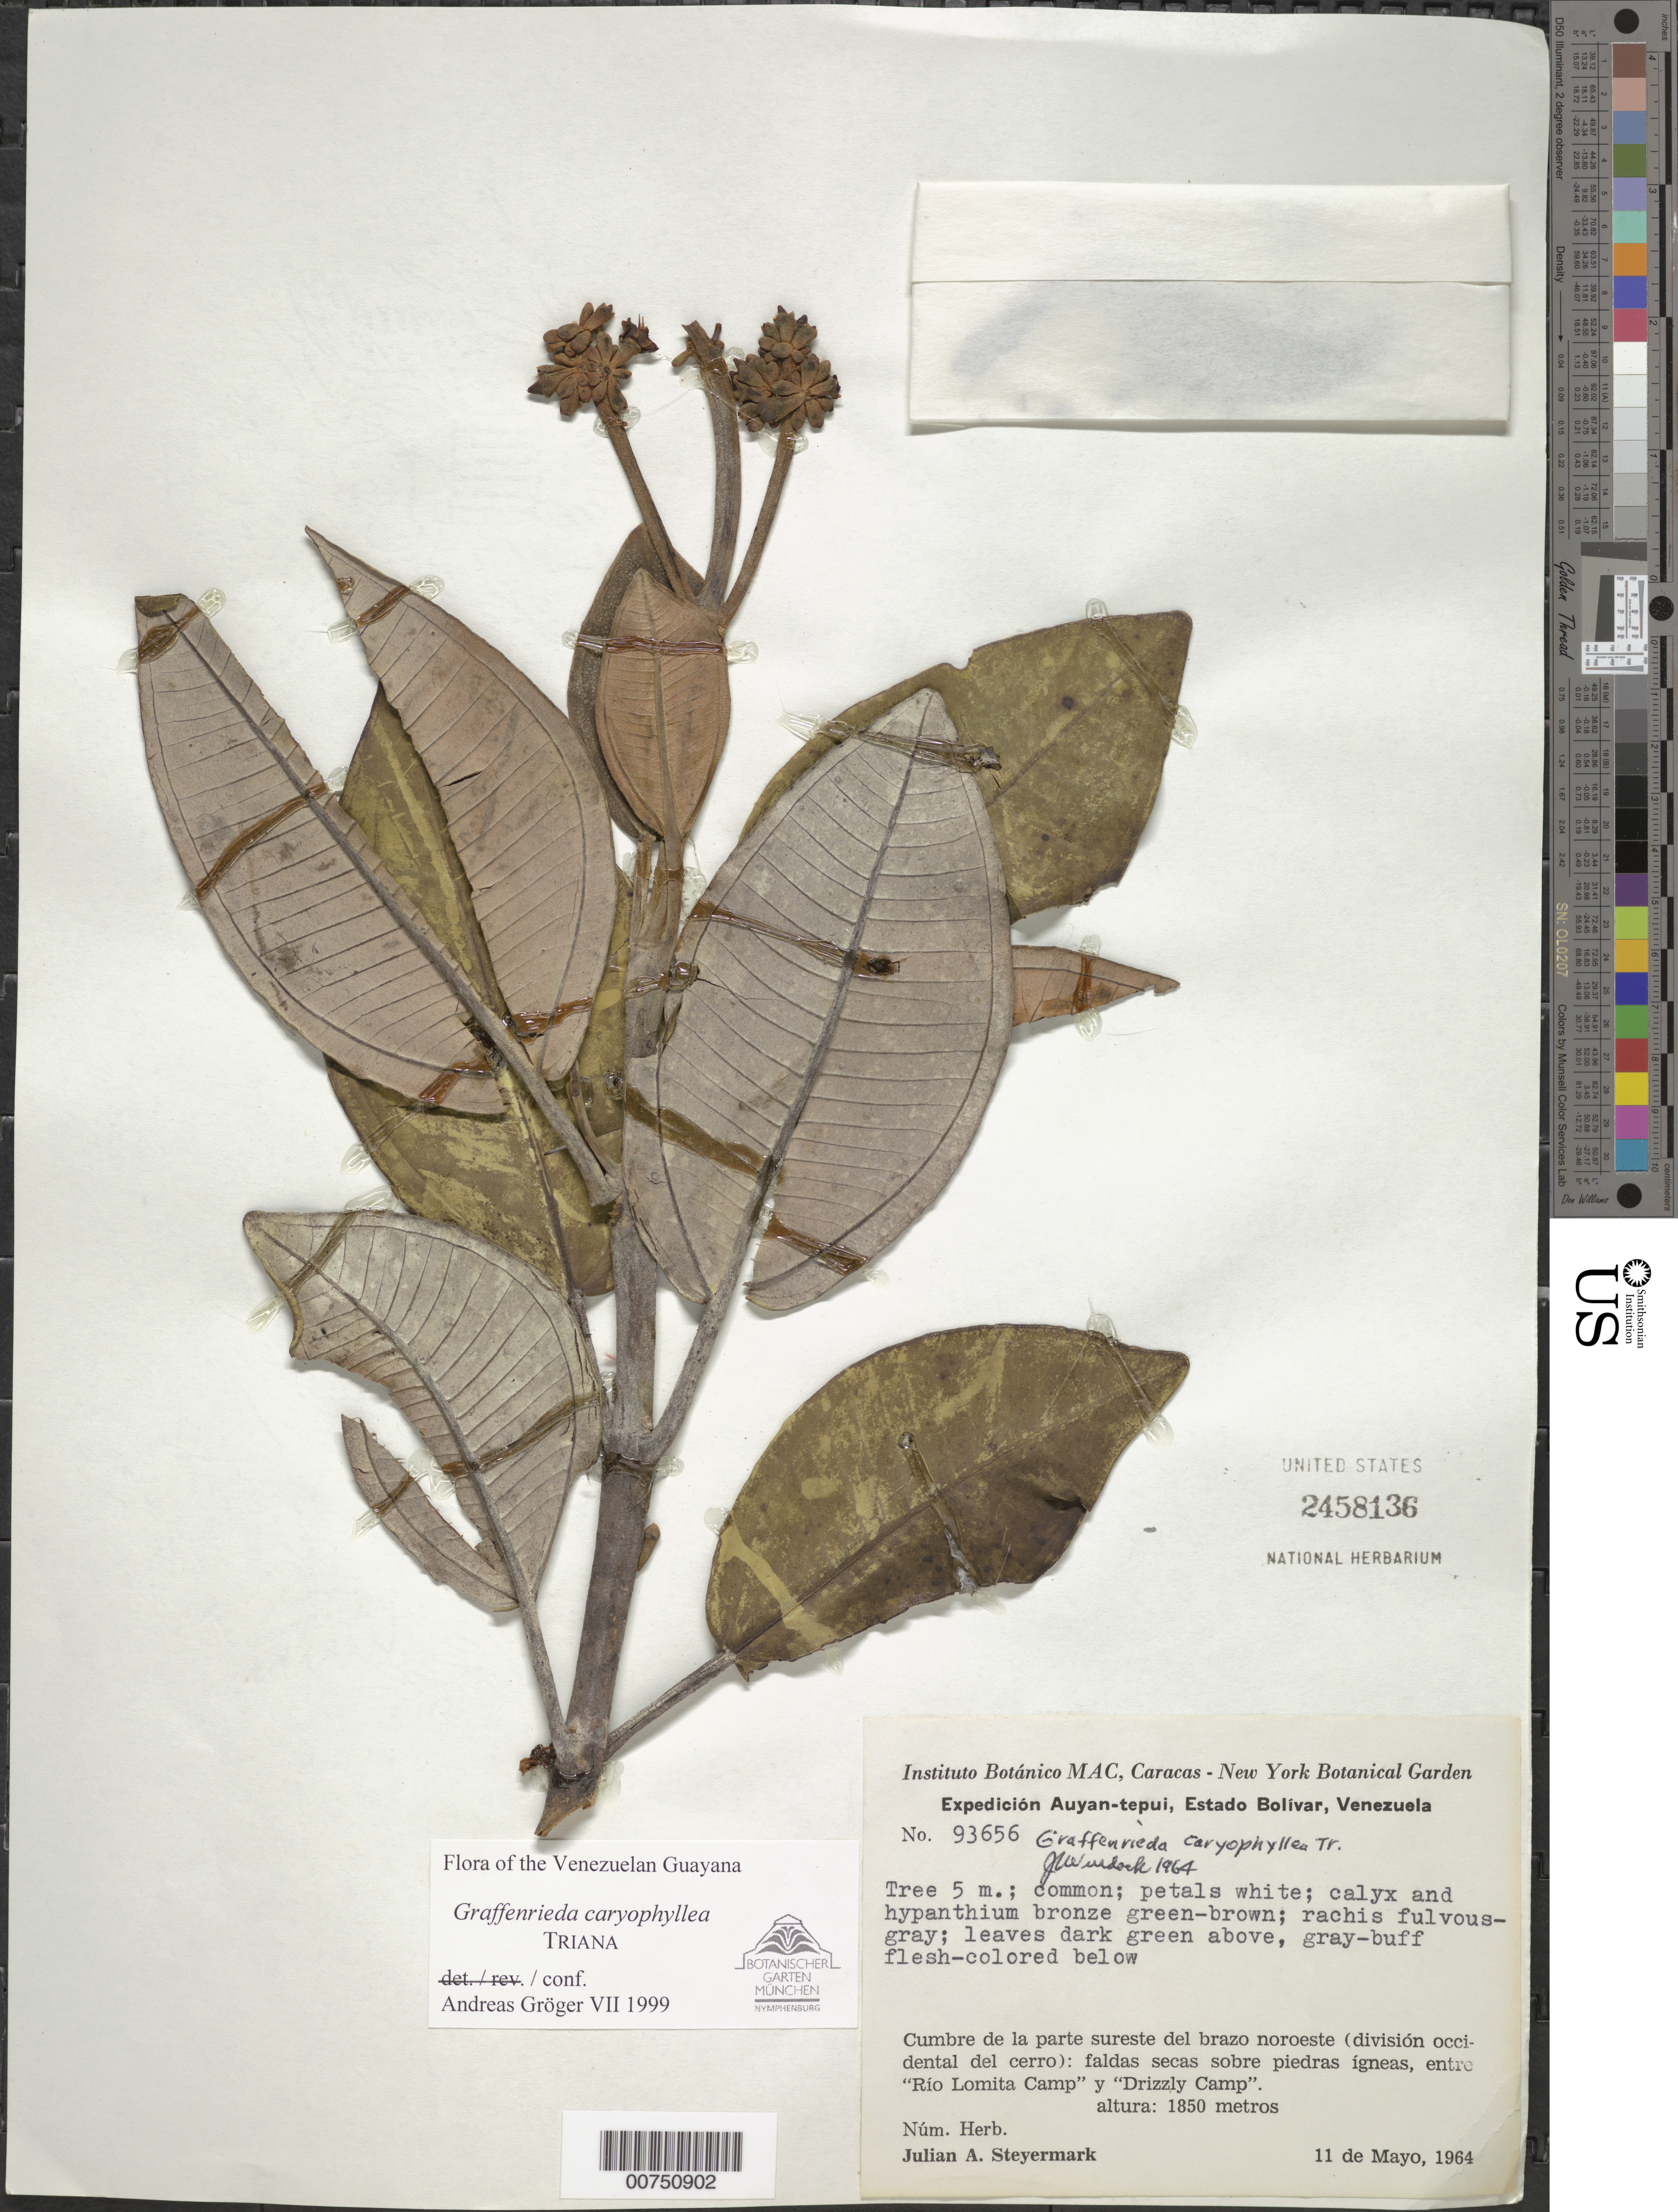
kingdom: Plantae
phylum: Tracheophyta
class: Magnoliopsida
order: Myrtales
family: Melastomataceae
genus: Graffenrieda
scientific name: Graffenrieda caryophyllea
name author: Triana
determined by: Gröger, A.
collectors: J. Steyermark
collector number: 93656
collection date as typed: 11-May-64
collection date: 1964-05-11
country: Venezuela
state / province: Bolívar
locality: Auyan-tepuí, entre Río Lomita Camp & Drizzly Camp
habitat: Faldas secas sobre piedras igneas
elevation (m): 1850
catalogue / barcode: US 2458136